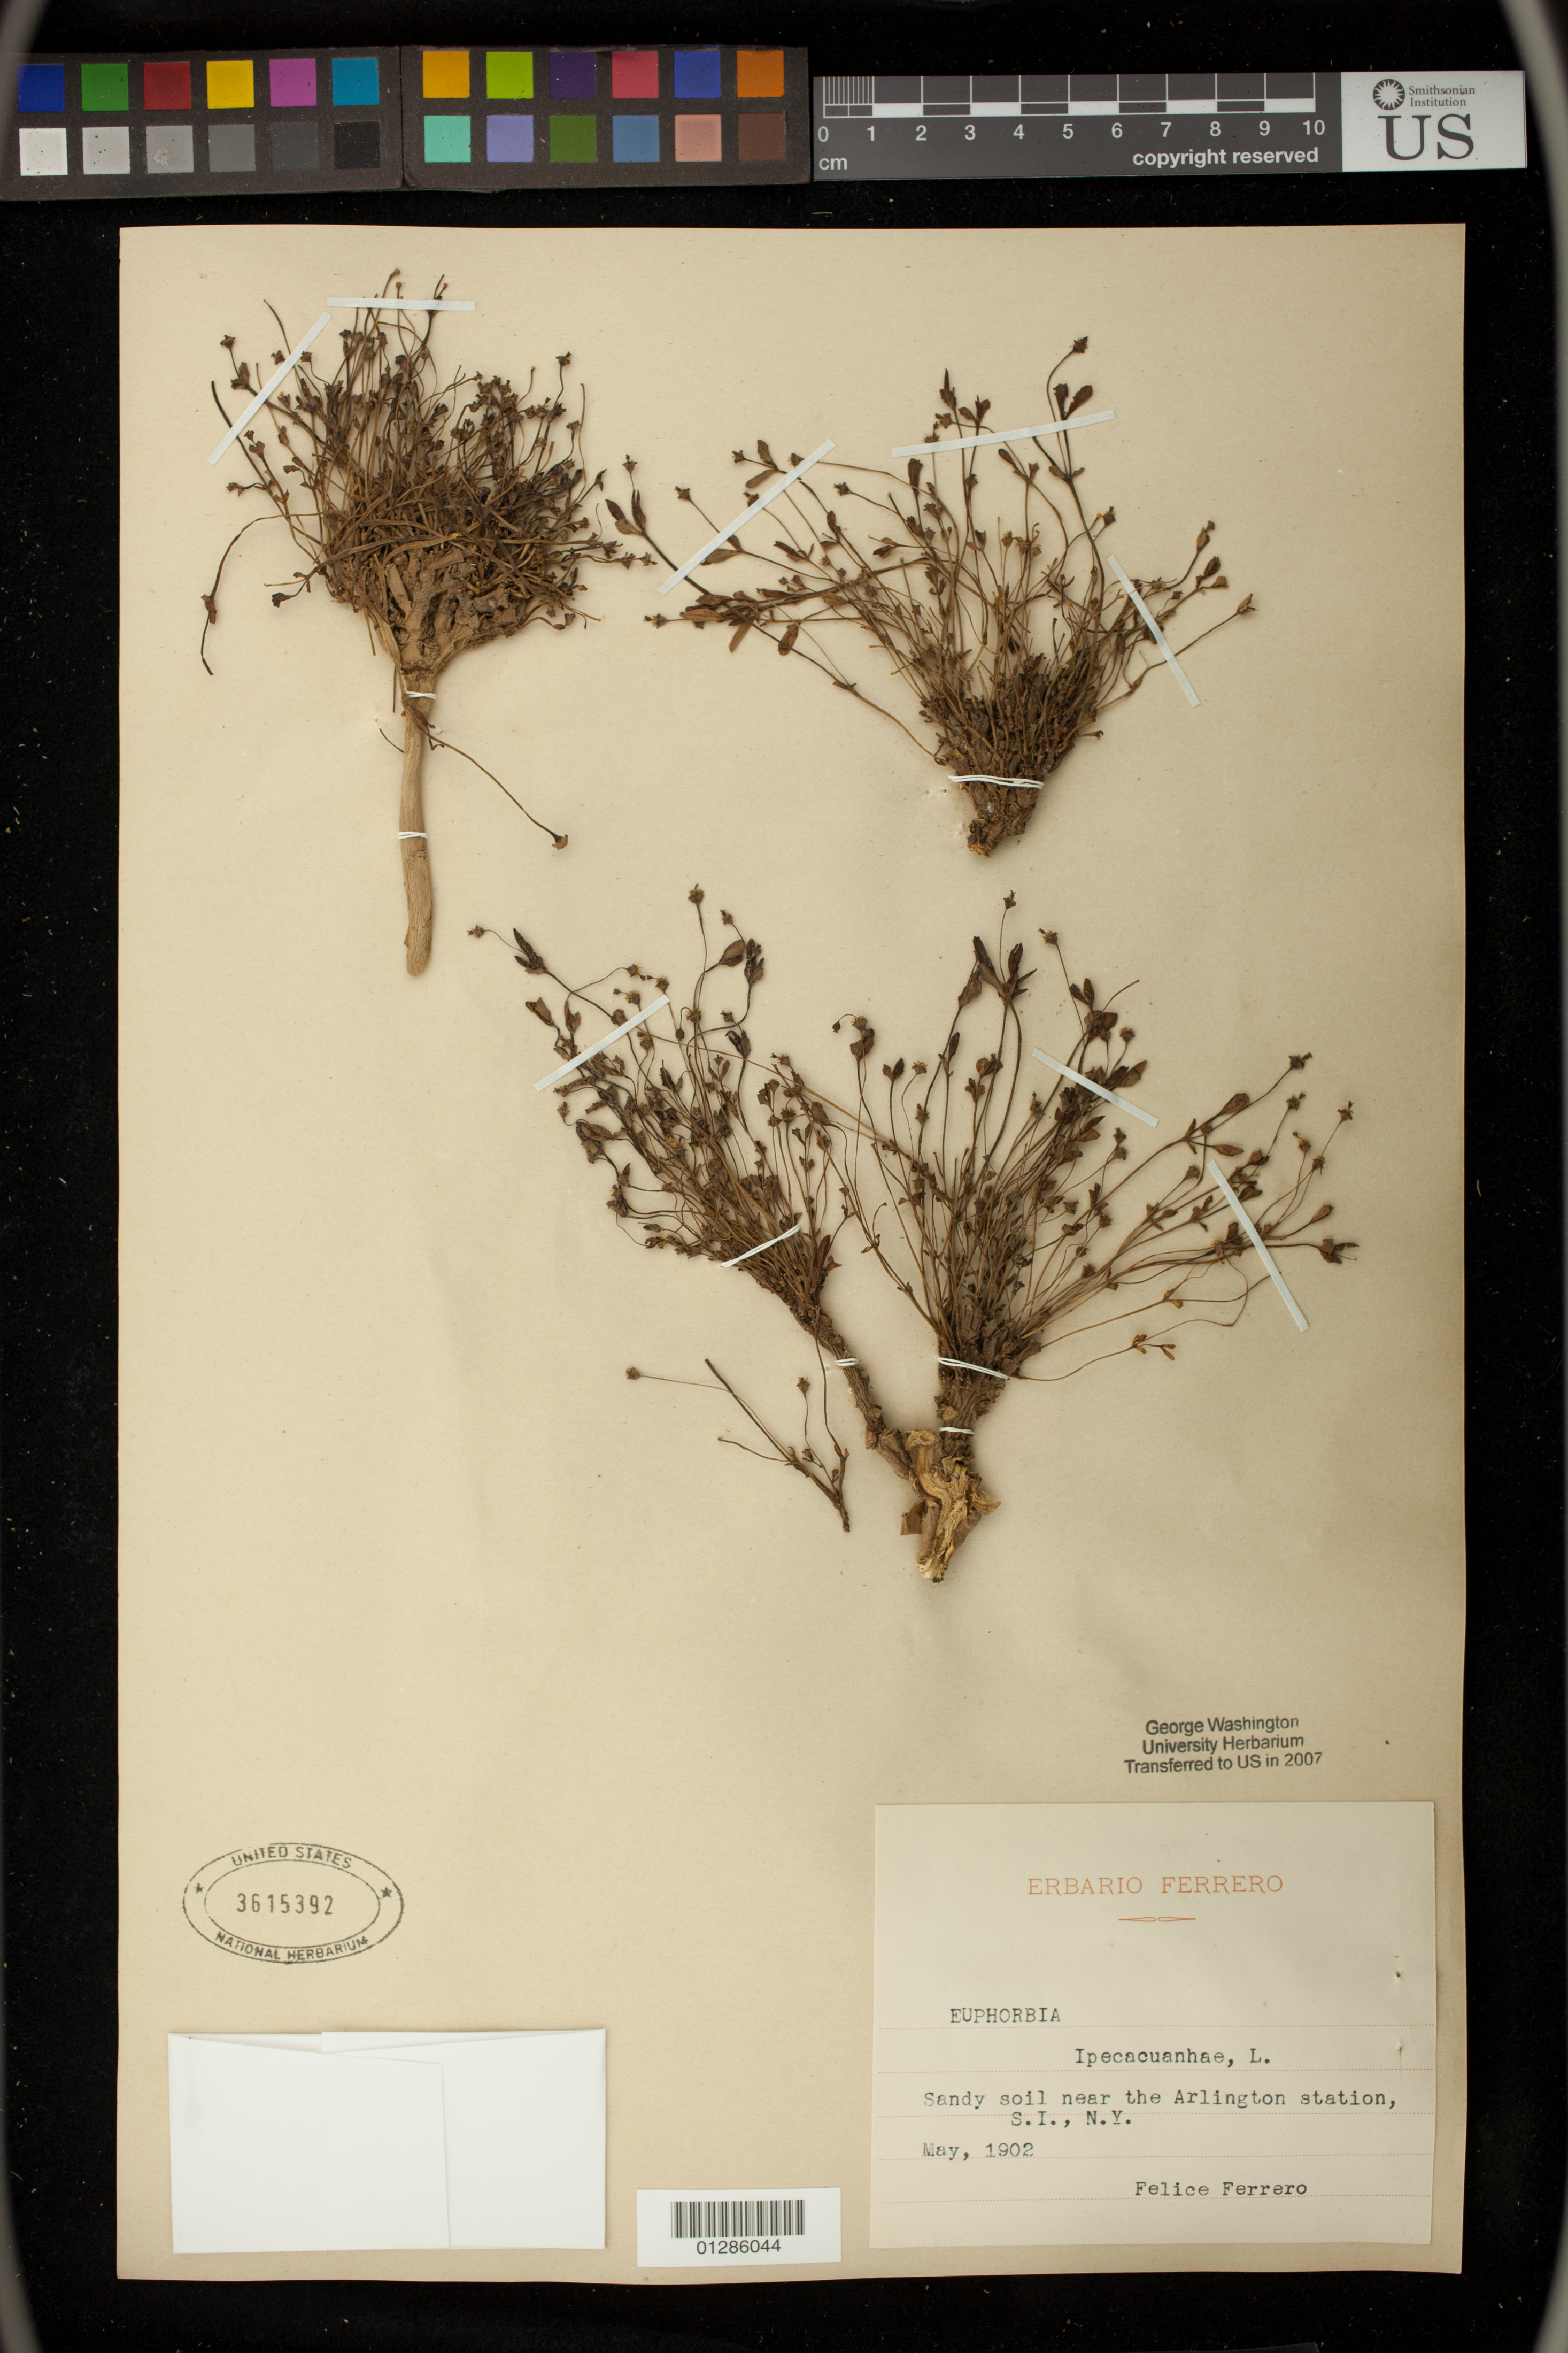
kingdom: Plantae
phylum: Tracheophyta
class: Magnoliopsida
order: Malpighiales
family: Euphorbiaceae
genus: Euphorbia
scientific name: Euphorbia ipecacuanhae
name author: L.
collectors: F. Ferrero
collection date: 1902-05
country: United States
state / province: New York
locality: Near Arlington station, S.I.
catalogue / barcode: US 3615392